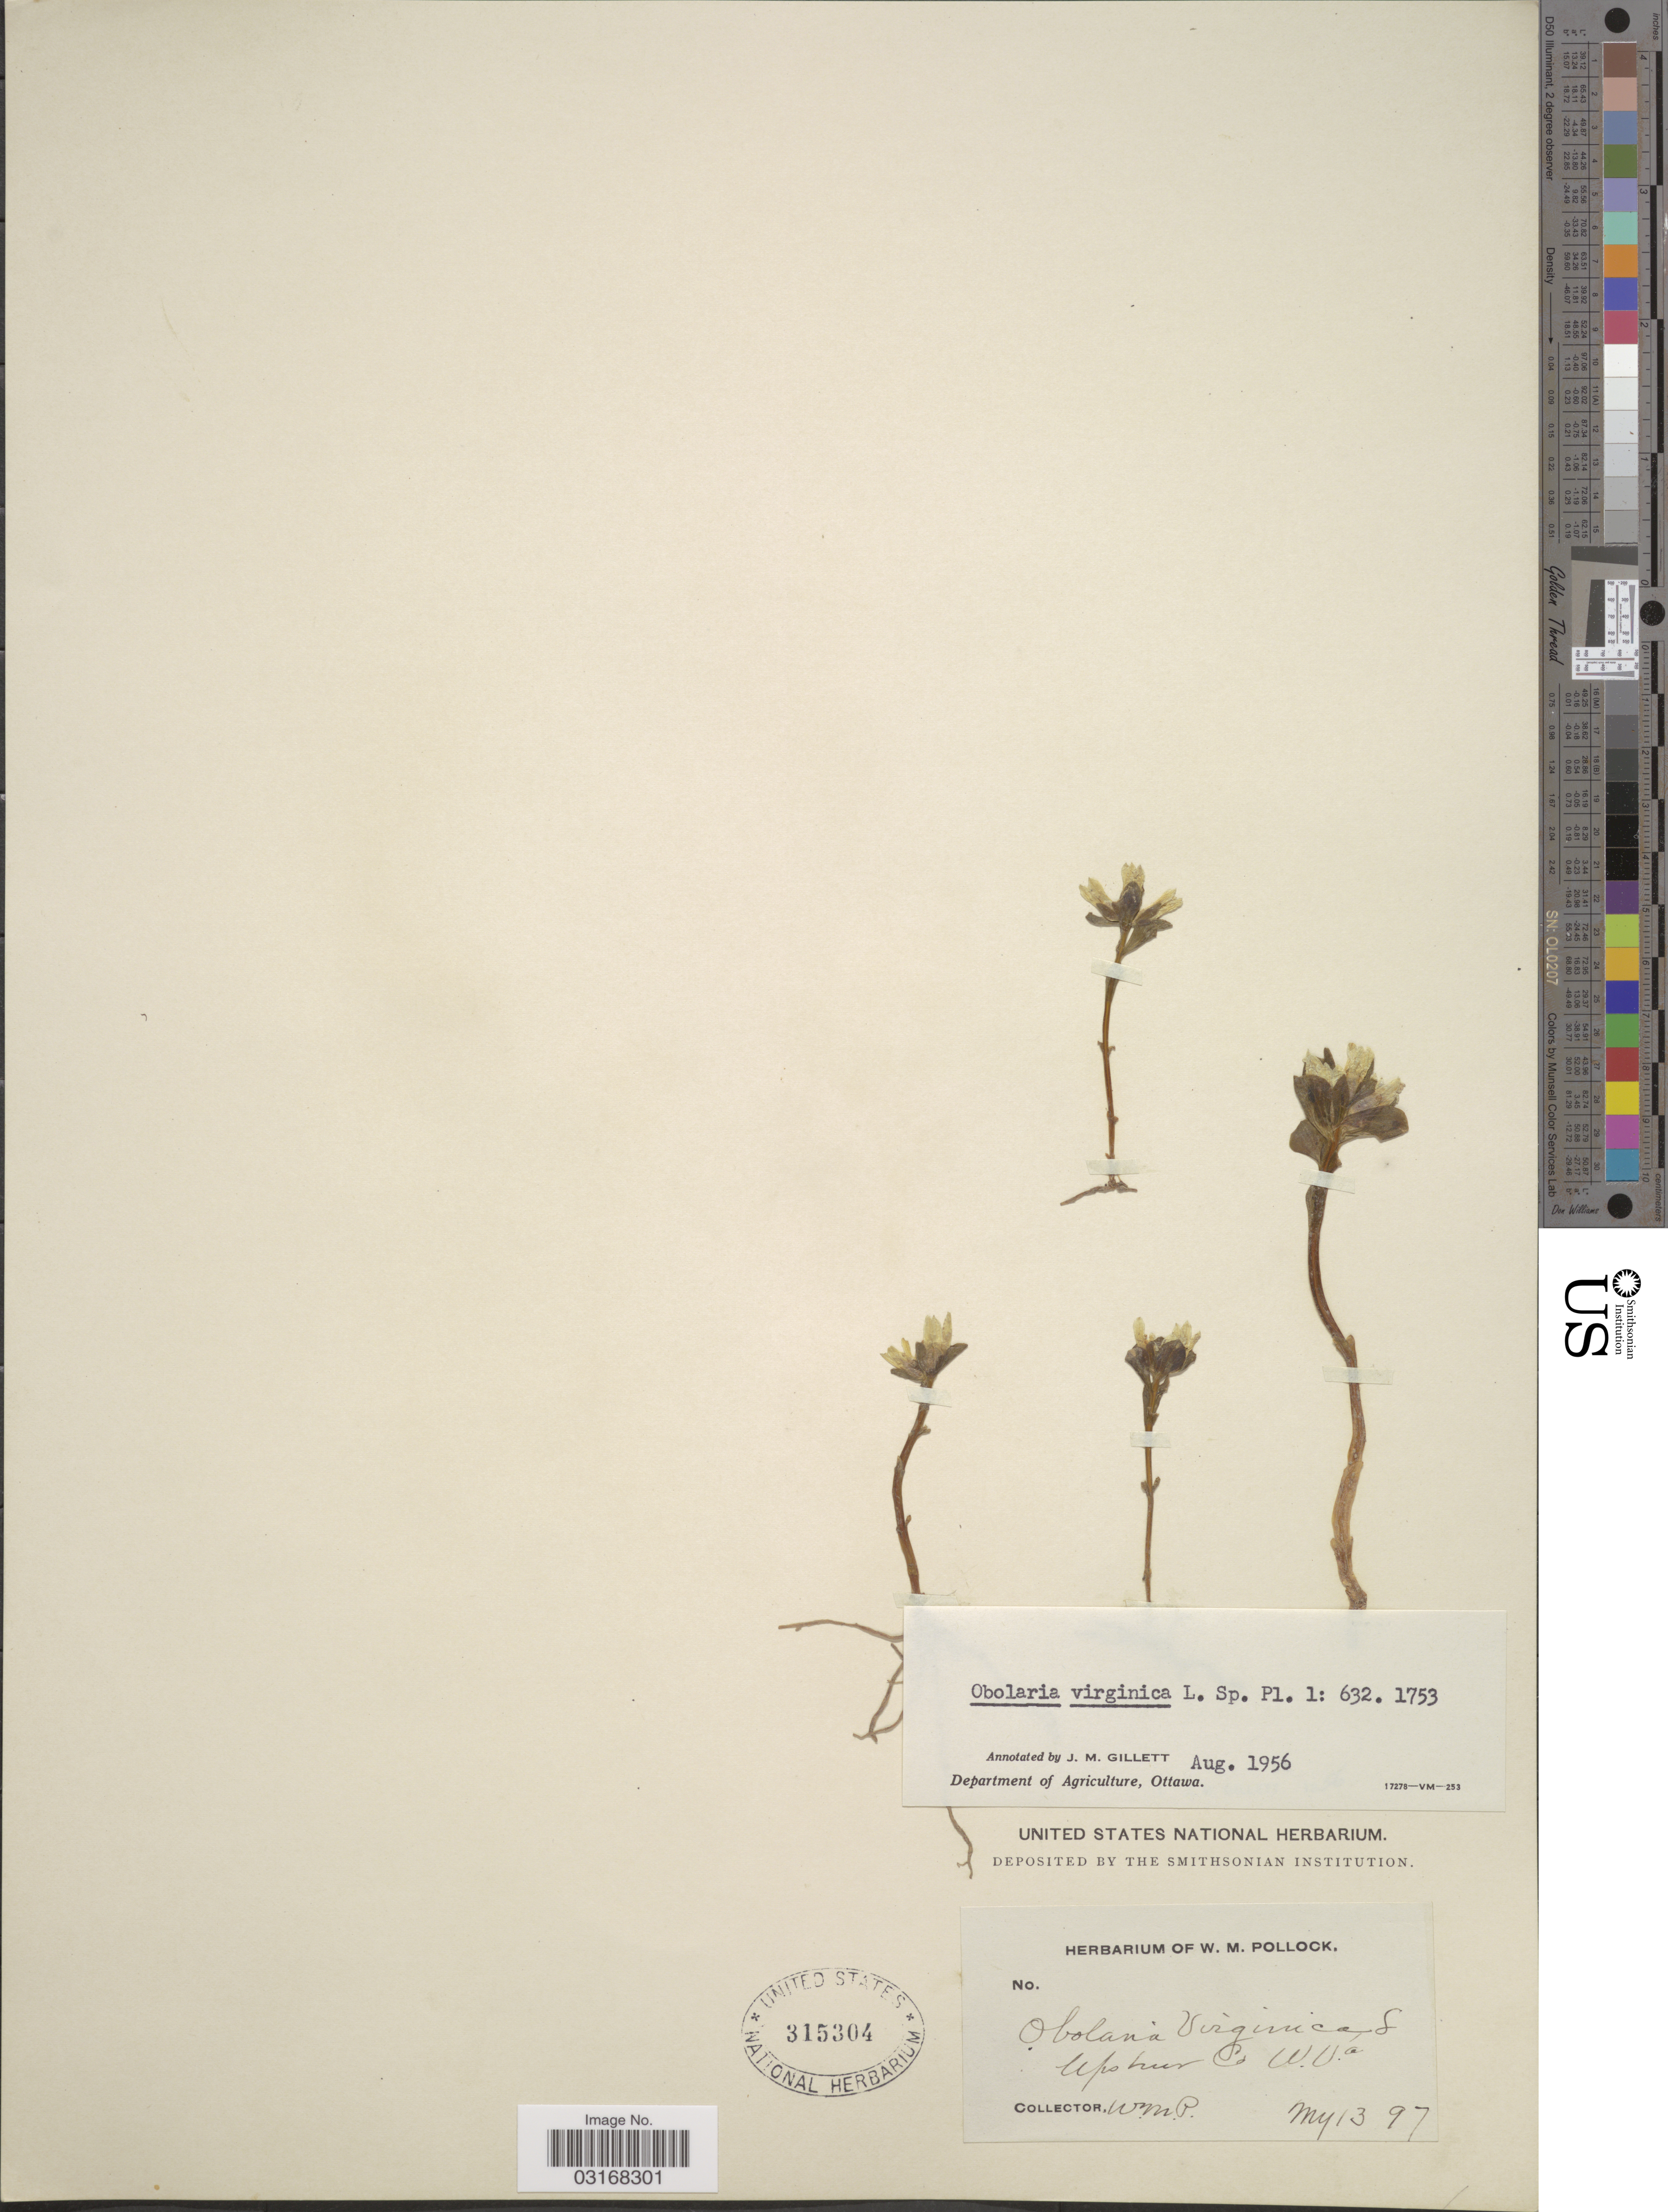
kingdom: Plantae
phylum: Tracheophyta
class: Magnoliopsida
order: Gentianales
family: Gentianaceae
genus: Obolaria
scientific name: Obolaria virginica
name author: L.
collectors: W. M. Pollock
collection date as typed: Transcribed d/m/y: 13/5/97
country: United States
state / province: West Virginia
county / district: Upshur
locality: W.Va.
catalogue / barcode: US 315304